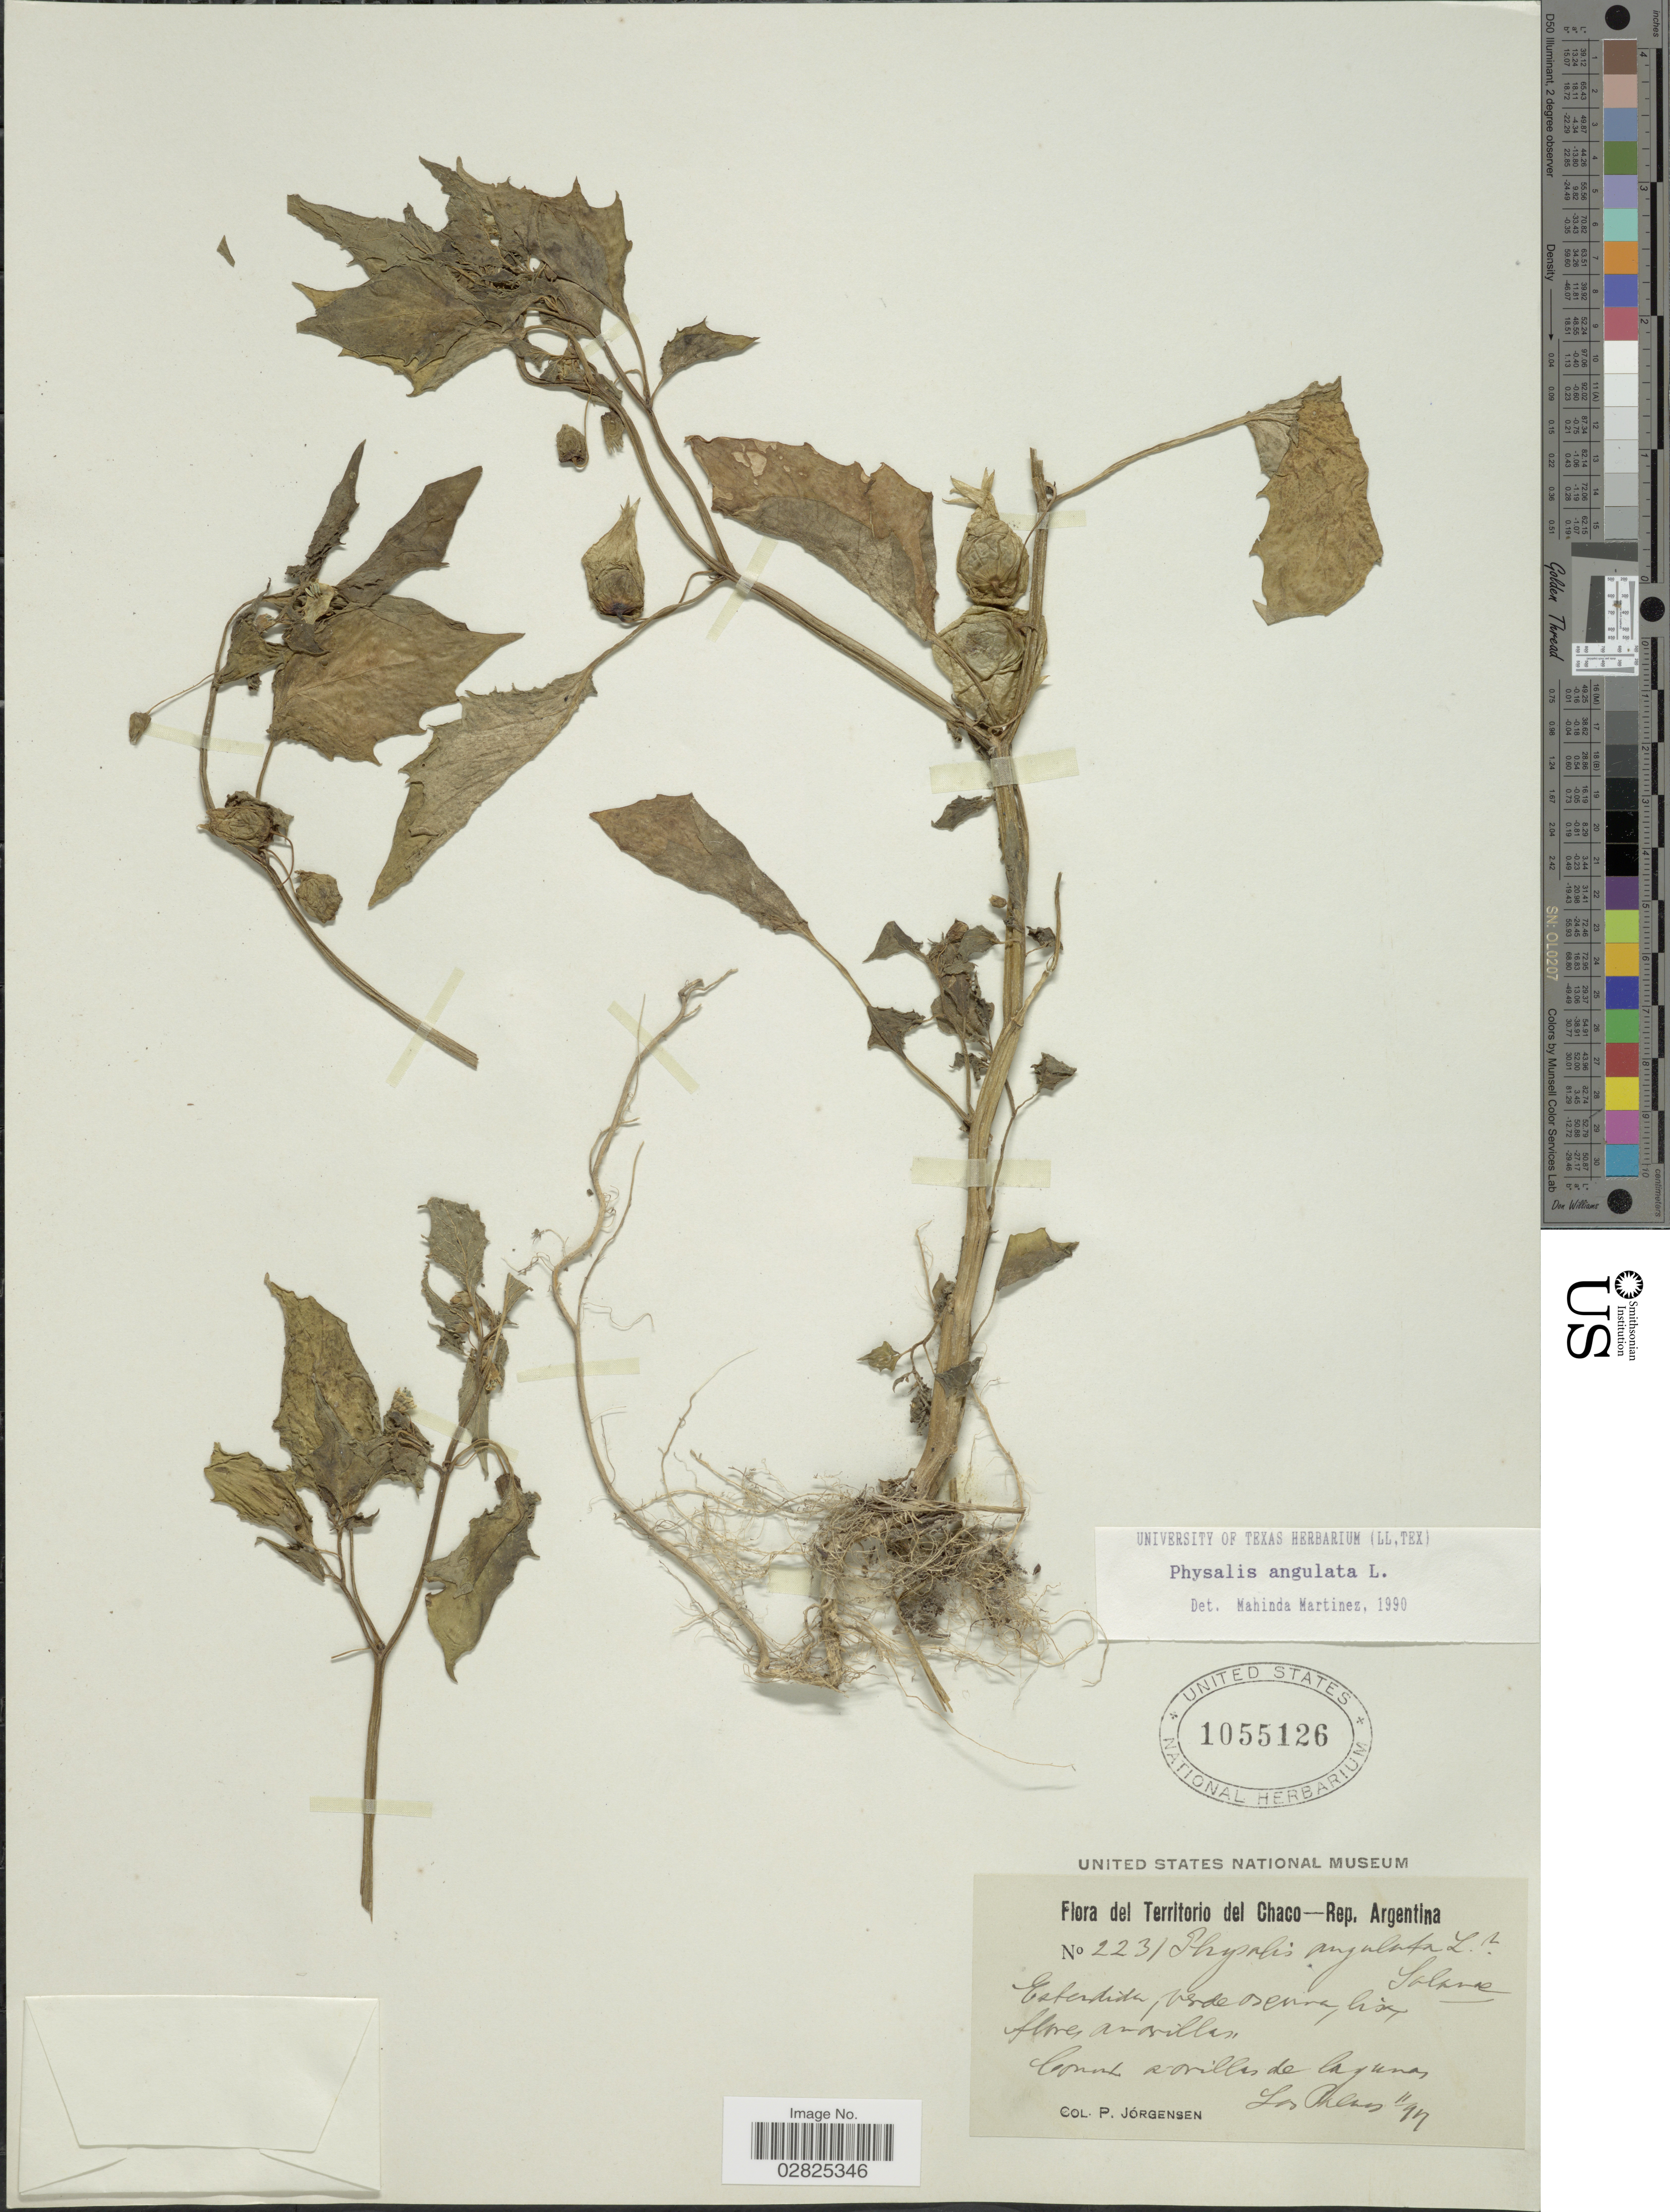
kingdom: Plantae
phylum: Tracheophyta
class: Magnoliopsida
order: Solanales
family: Solanaceae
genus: Physalis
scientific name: Physalis angulata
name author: L.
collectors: P. Jörgensen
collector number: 2231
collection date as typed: Transcribed d/m/y: /11/94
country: Argentina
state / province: Chaco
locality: Las Palmas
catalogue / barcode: US 1055126